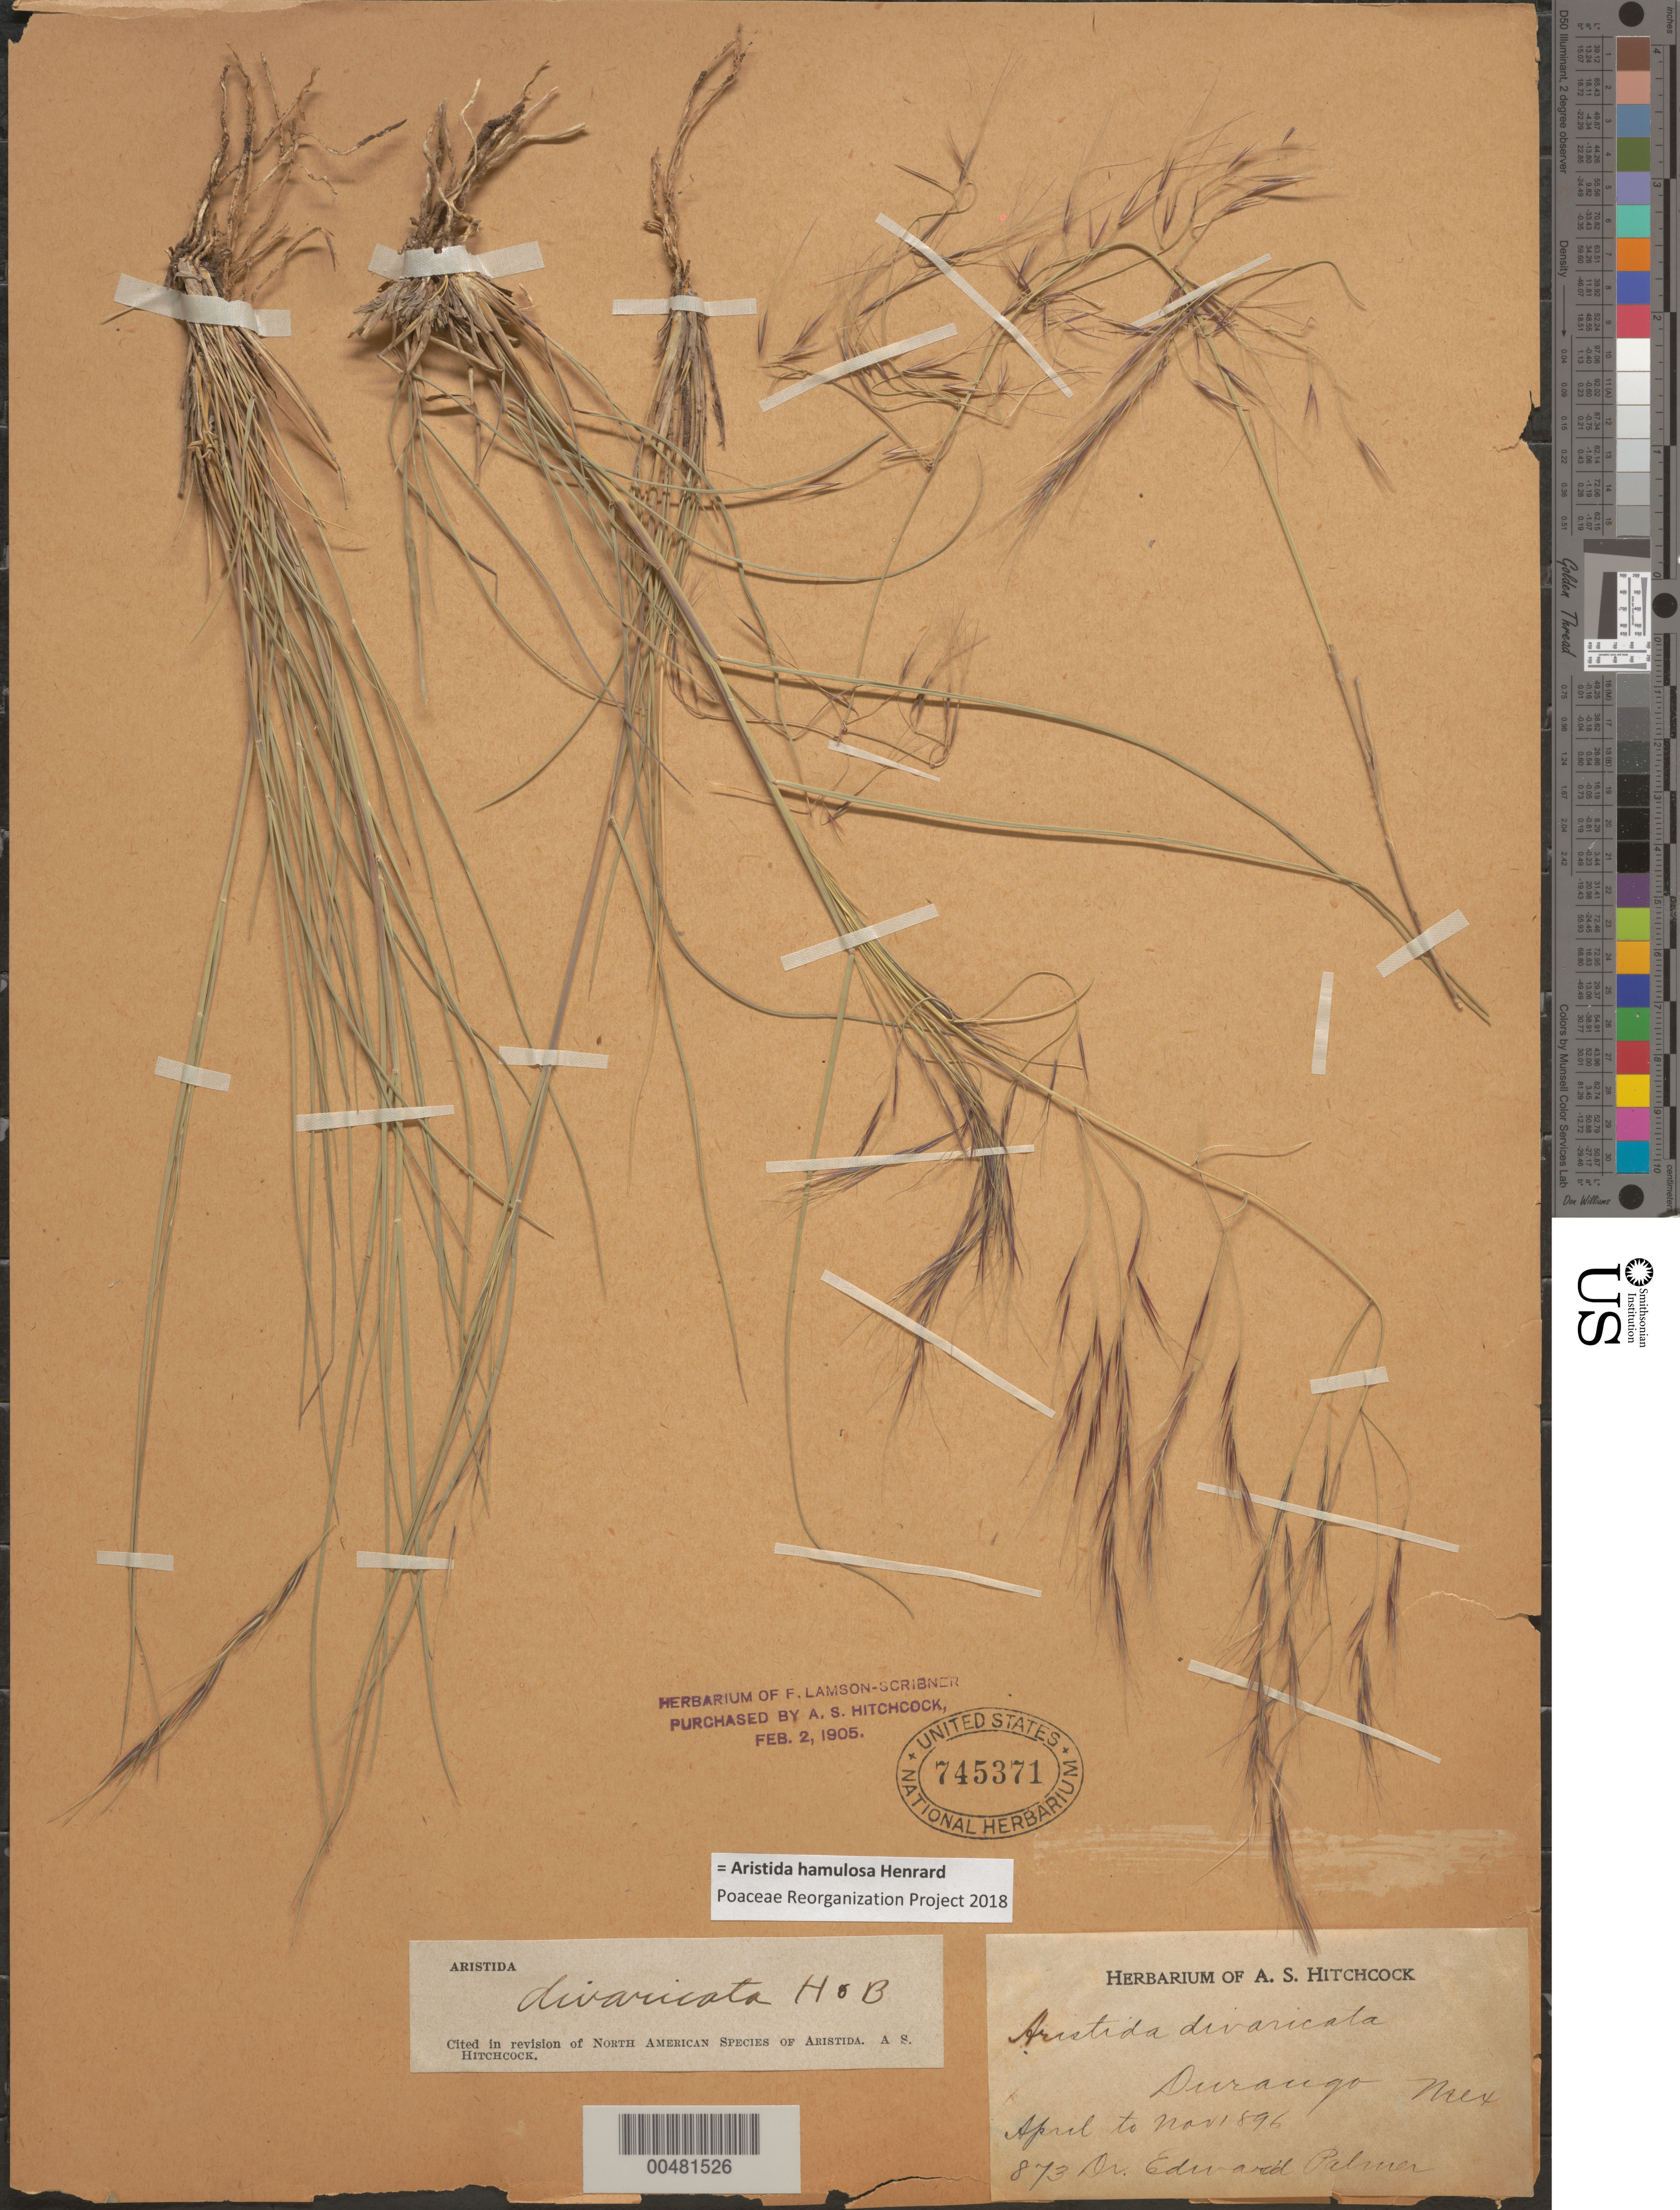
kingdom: Plantae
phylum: Tracheophyta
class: Liliopsida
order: Poales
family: Poaceae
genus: Aristida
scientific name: Aristida hamulosa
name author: Henr.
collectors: E. Palmer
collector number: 873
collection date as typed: Apr 1896 to Nov 1896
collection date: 1896-04/1896-11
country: Mexico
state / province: Durango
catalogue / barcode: US 745371